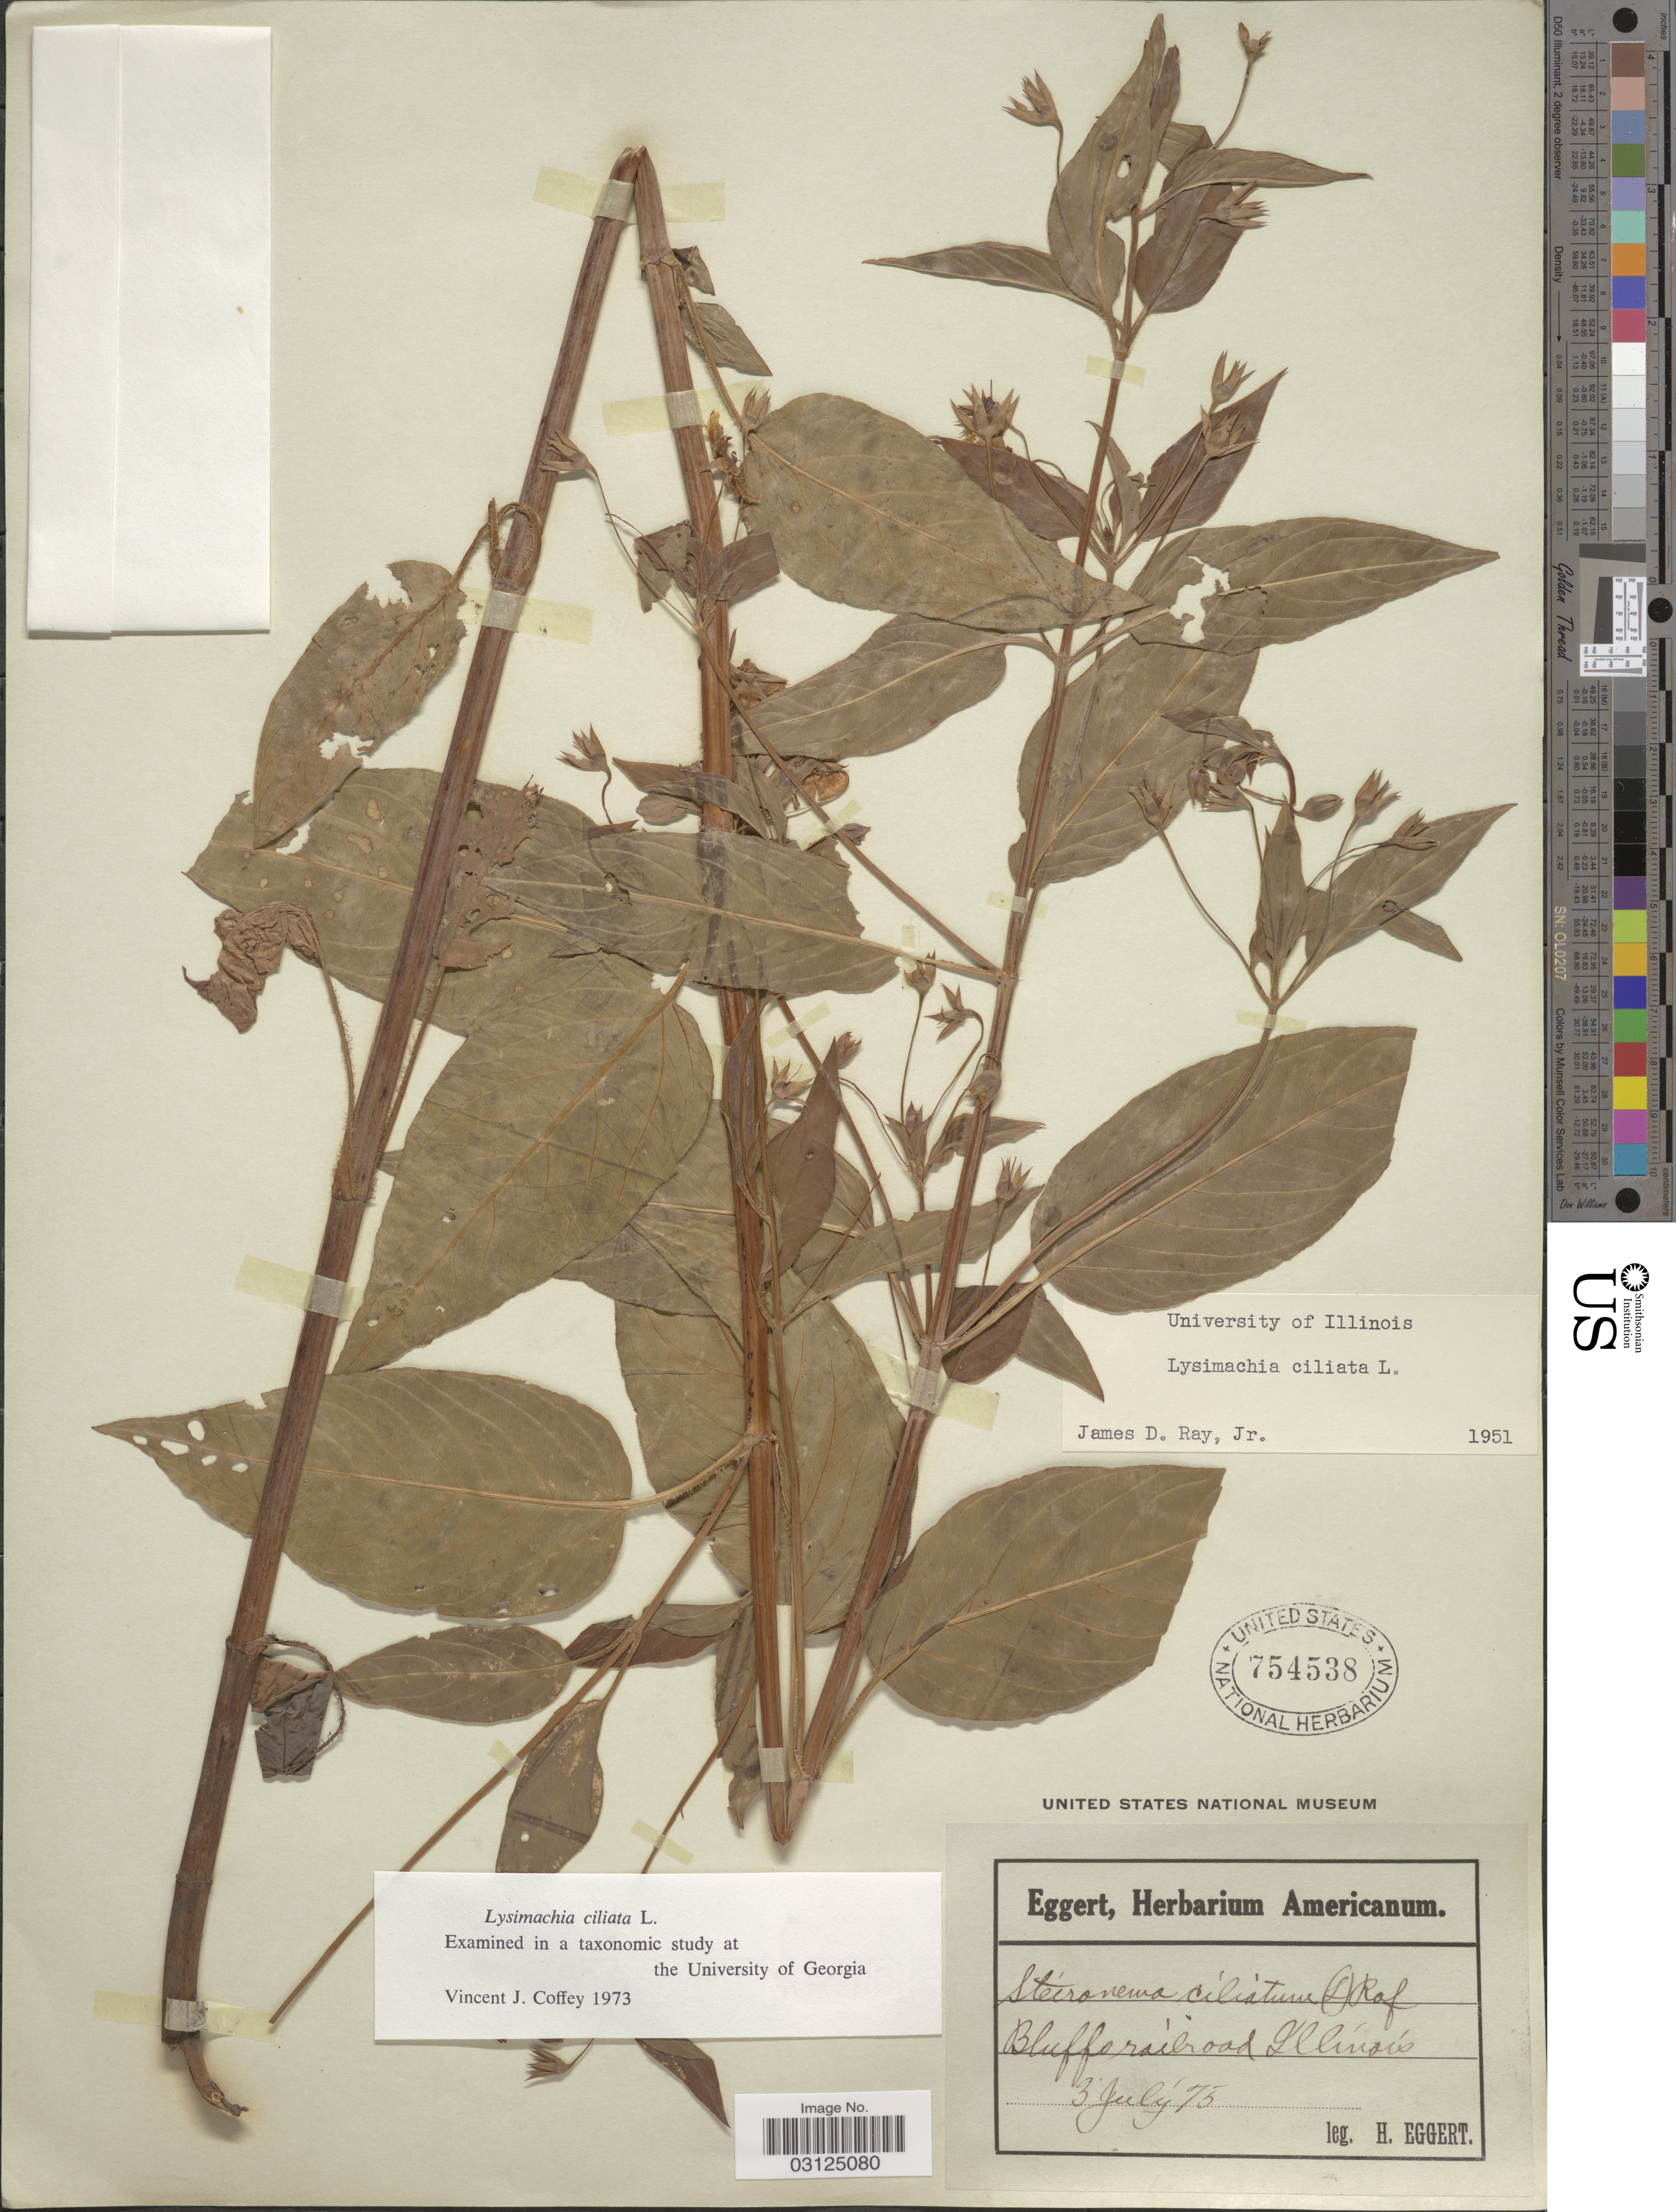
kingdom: Plantae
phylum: Tracheophyta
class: Magnoliopsida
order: Ericales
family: Primulaceae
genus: Lysimachia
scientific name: Lysimachia ciliata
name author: L.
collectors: H. Eggert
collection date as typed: Transcribed d/m/y: 3/7/75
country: United States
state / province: Illinois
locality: Bluffs railroad Illinois.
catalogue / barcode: US 754538